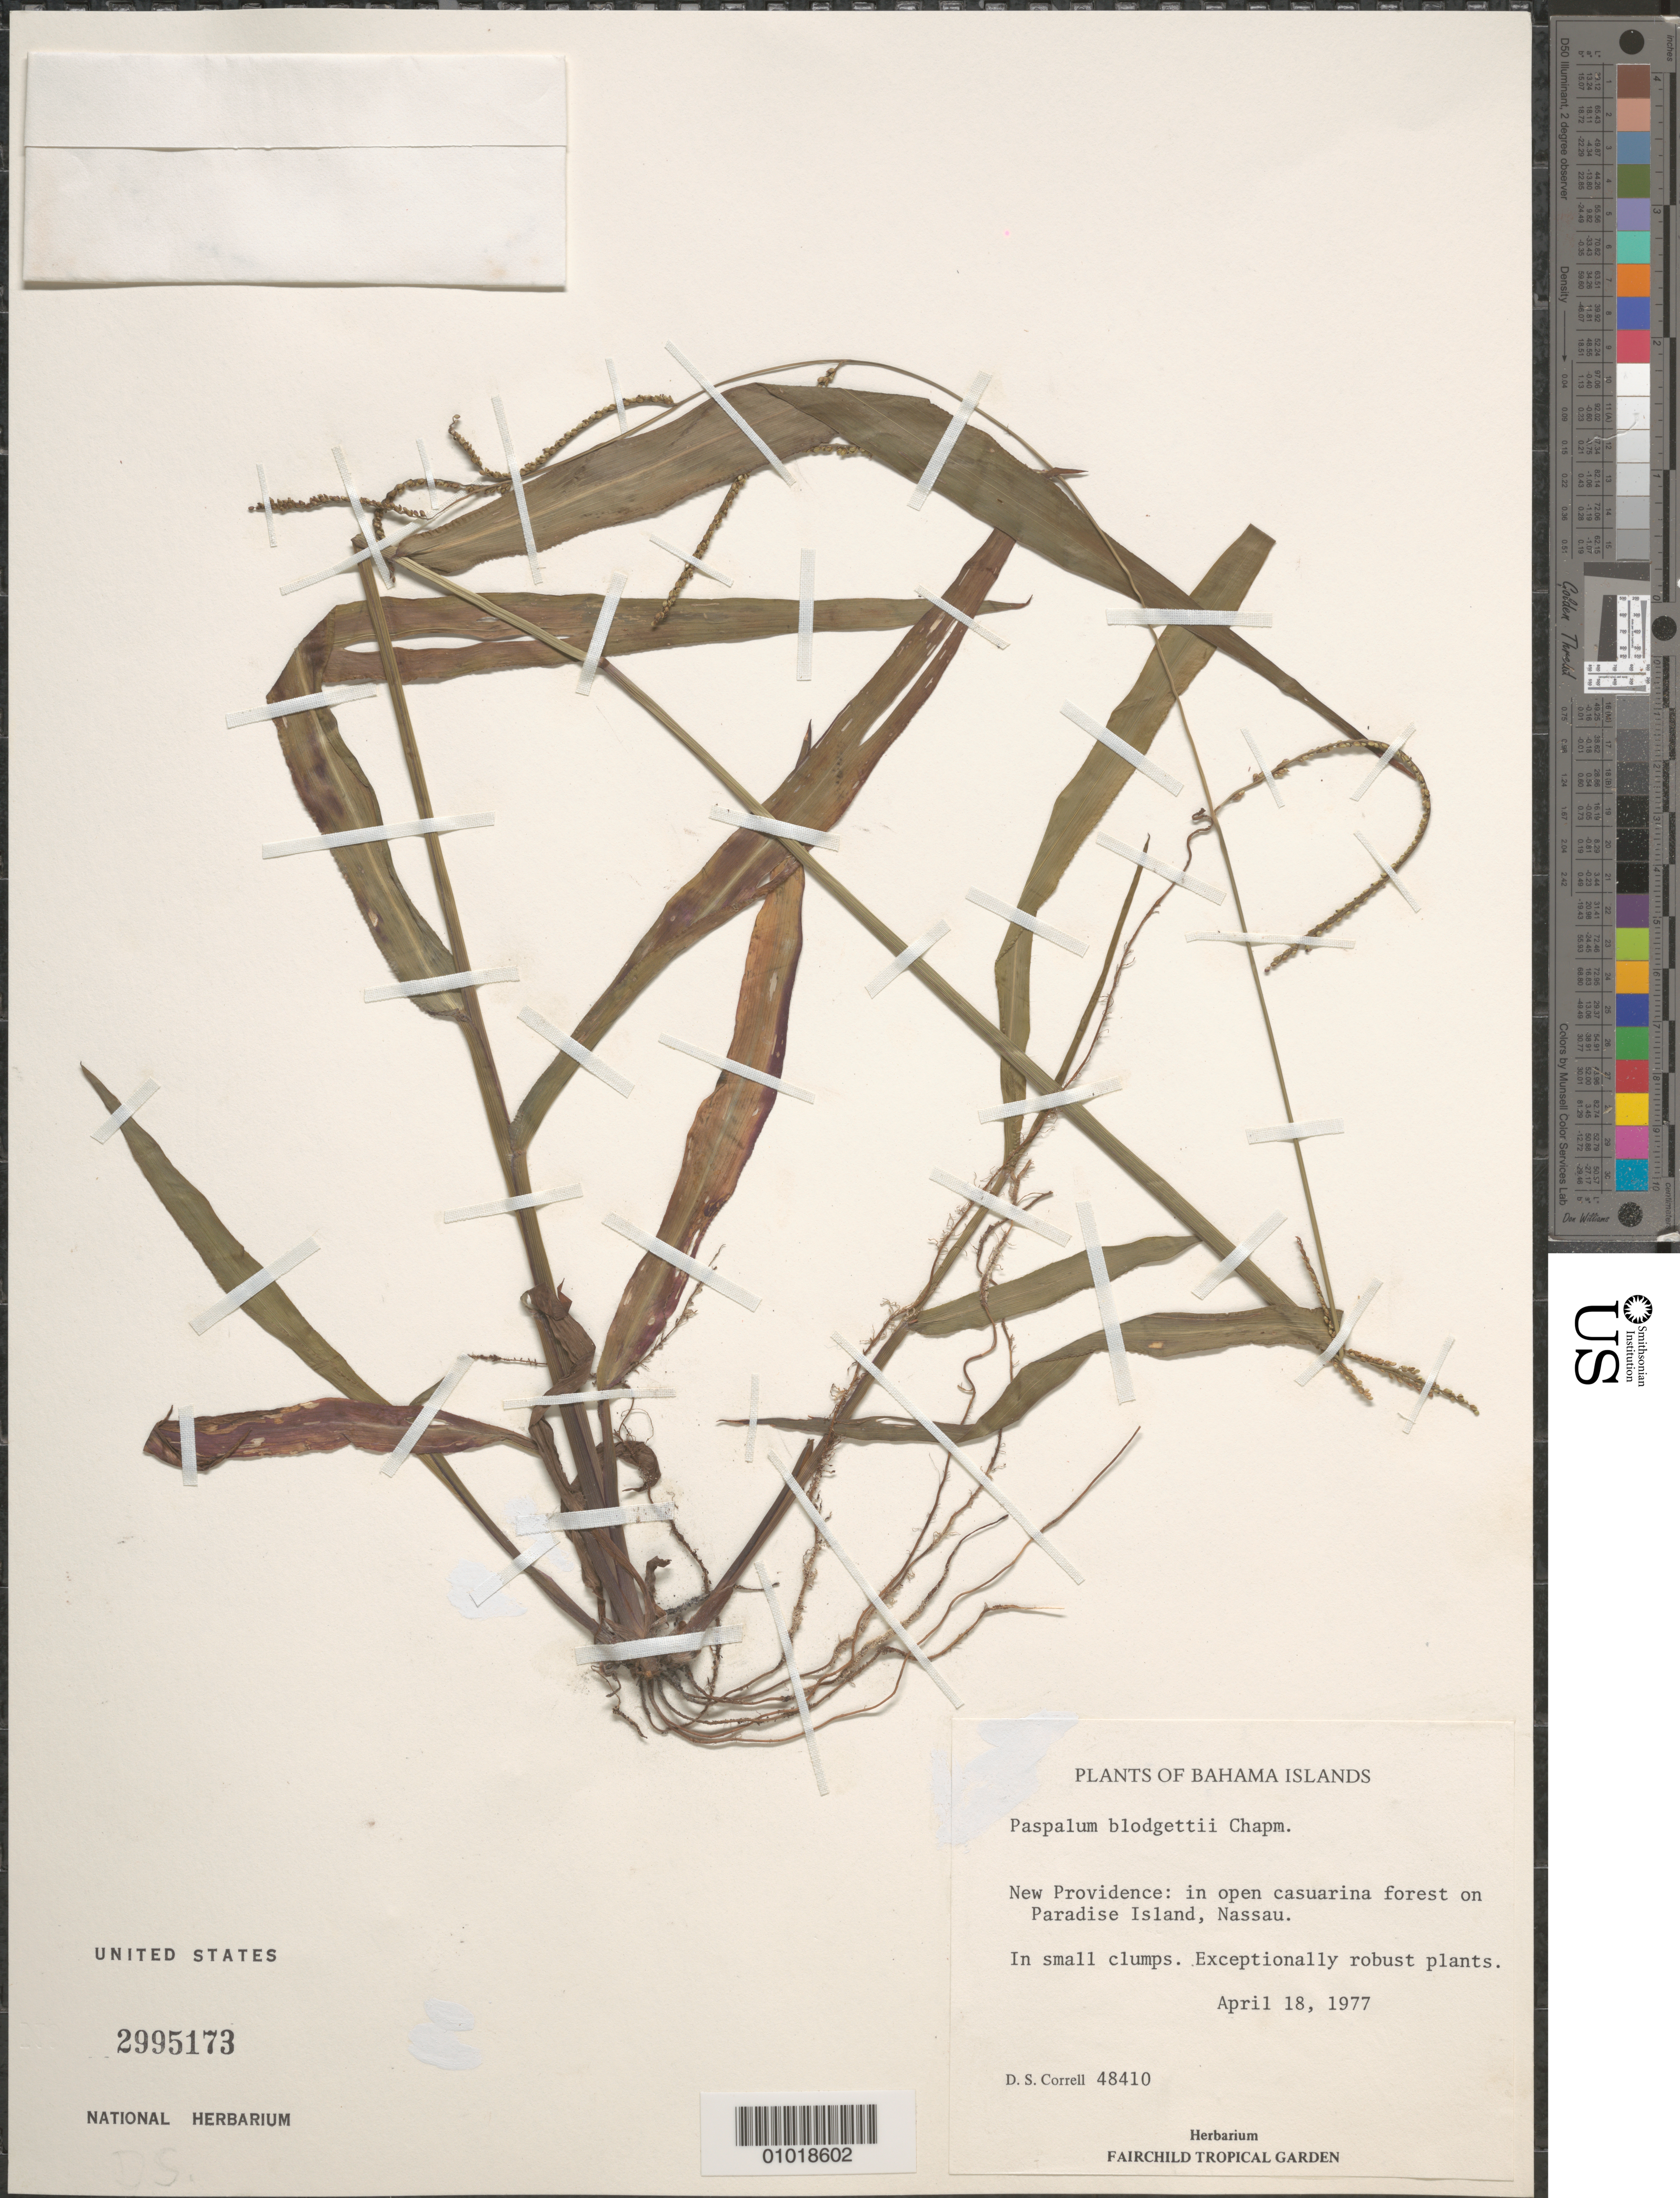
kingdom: Plantae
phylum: Tracheophyta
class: Liliopsida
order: Poales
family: Poaceae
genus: Paspalum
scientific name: Paspalum blodgettii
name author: Chapm.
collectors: D. S. Correll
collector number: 48410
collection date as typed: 18 Apr 1977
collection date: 1977-04-18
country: Bahamas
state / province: New Providence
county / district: Nassau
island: New Providence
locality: New Providence: in open casaurina forest on Paradise Island, Nassau.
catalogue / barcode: US 2995173